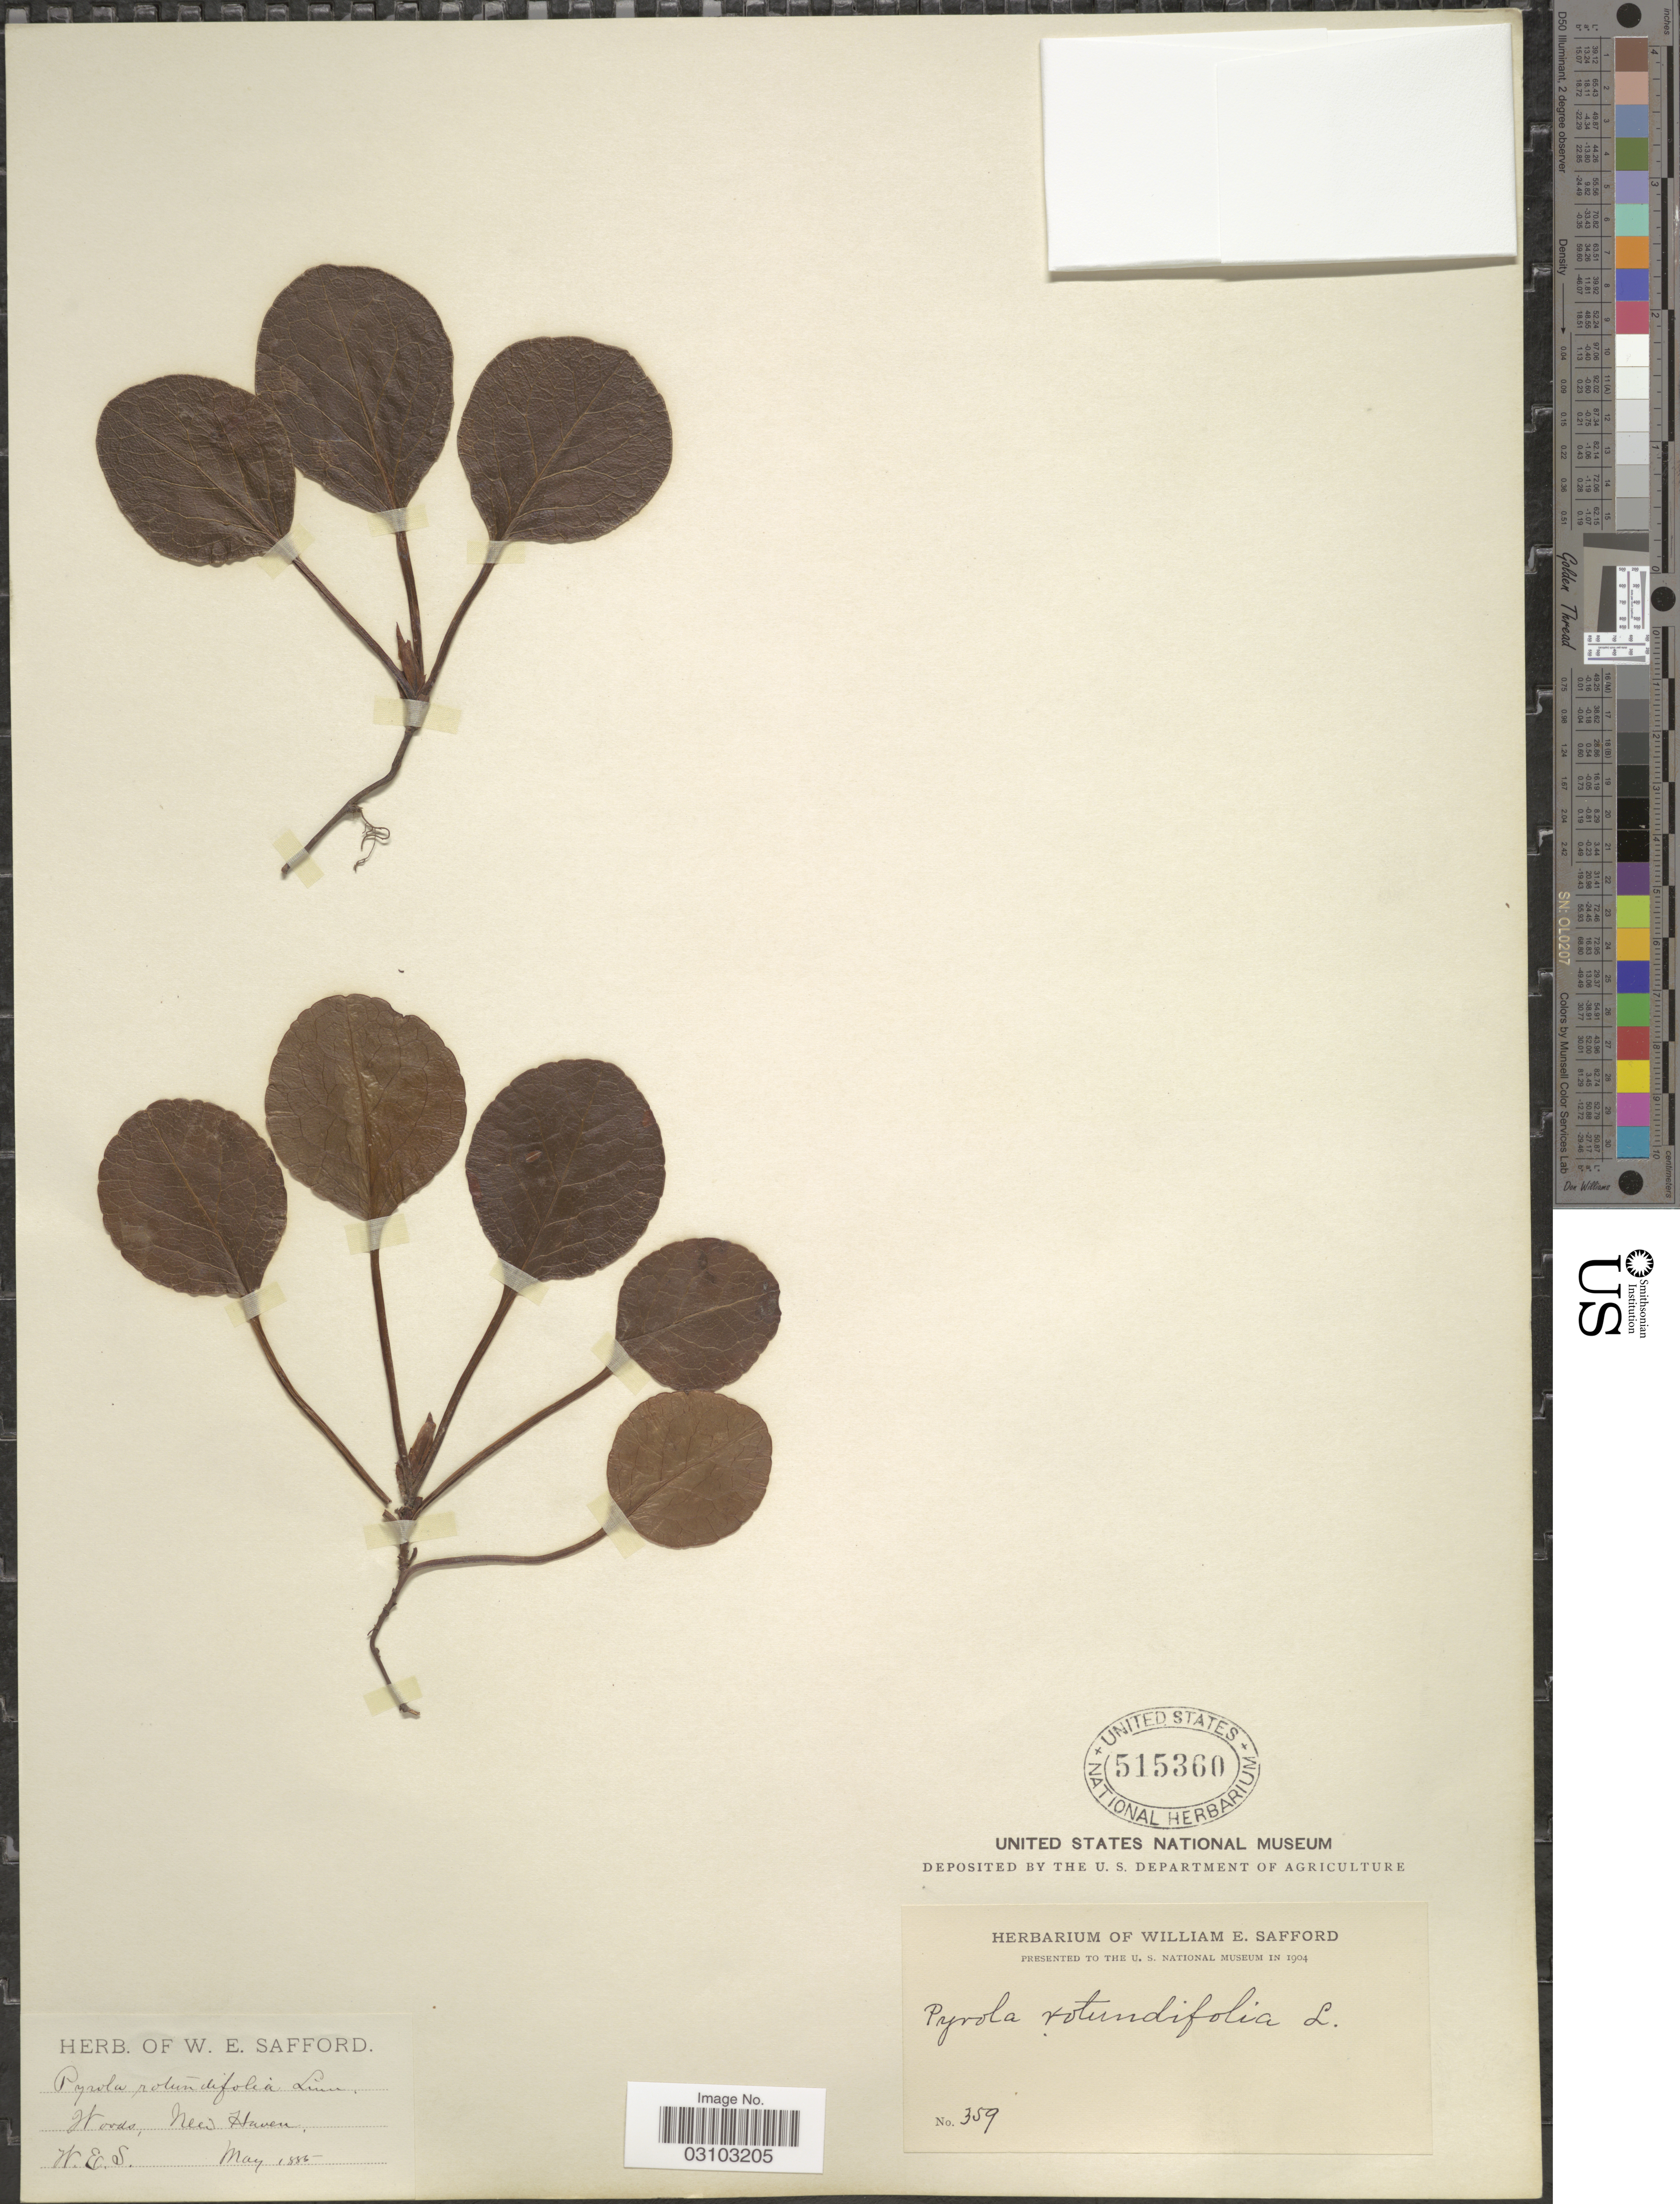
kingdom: Plantae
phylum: Tracheophyta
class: Magnoliopsida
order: Ericales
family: Ericaceae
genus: Pyrola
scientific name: Pyrola americana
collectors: W. E. Safford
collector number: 359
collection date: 1885-05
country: United States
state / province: Connecticut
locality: New Haven.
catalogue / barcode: US 515360